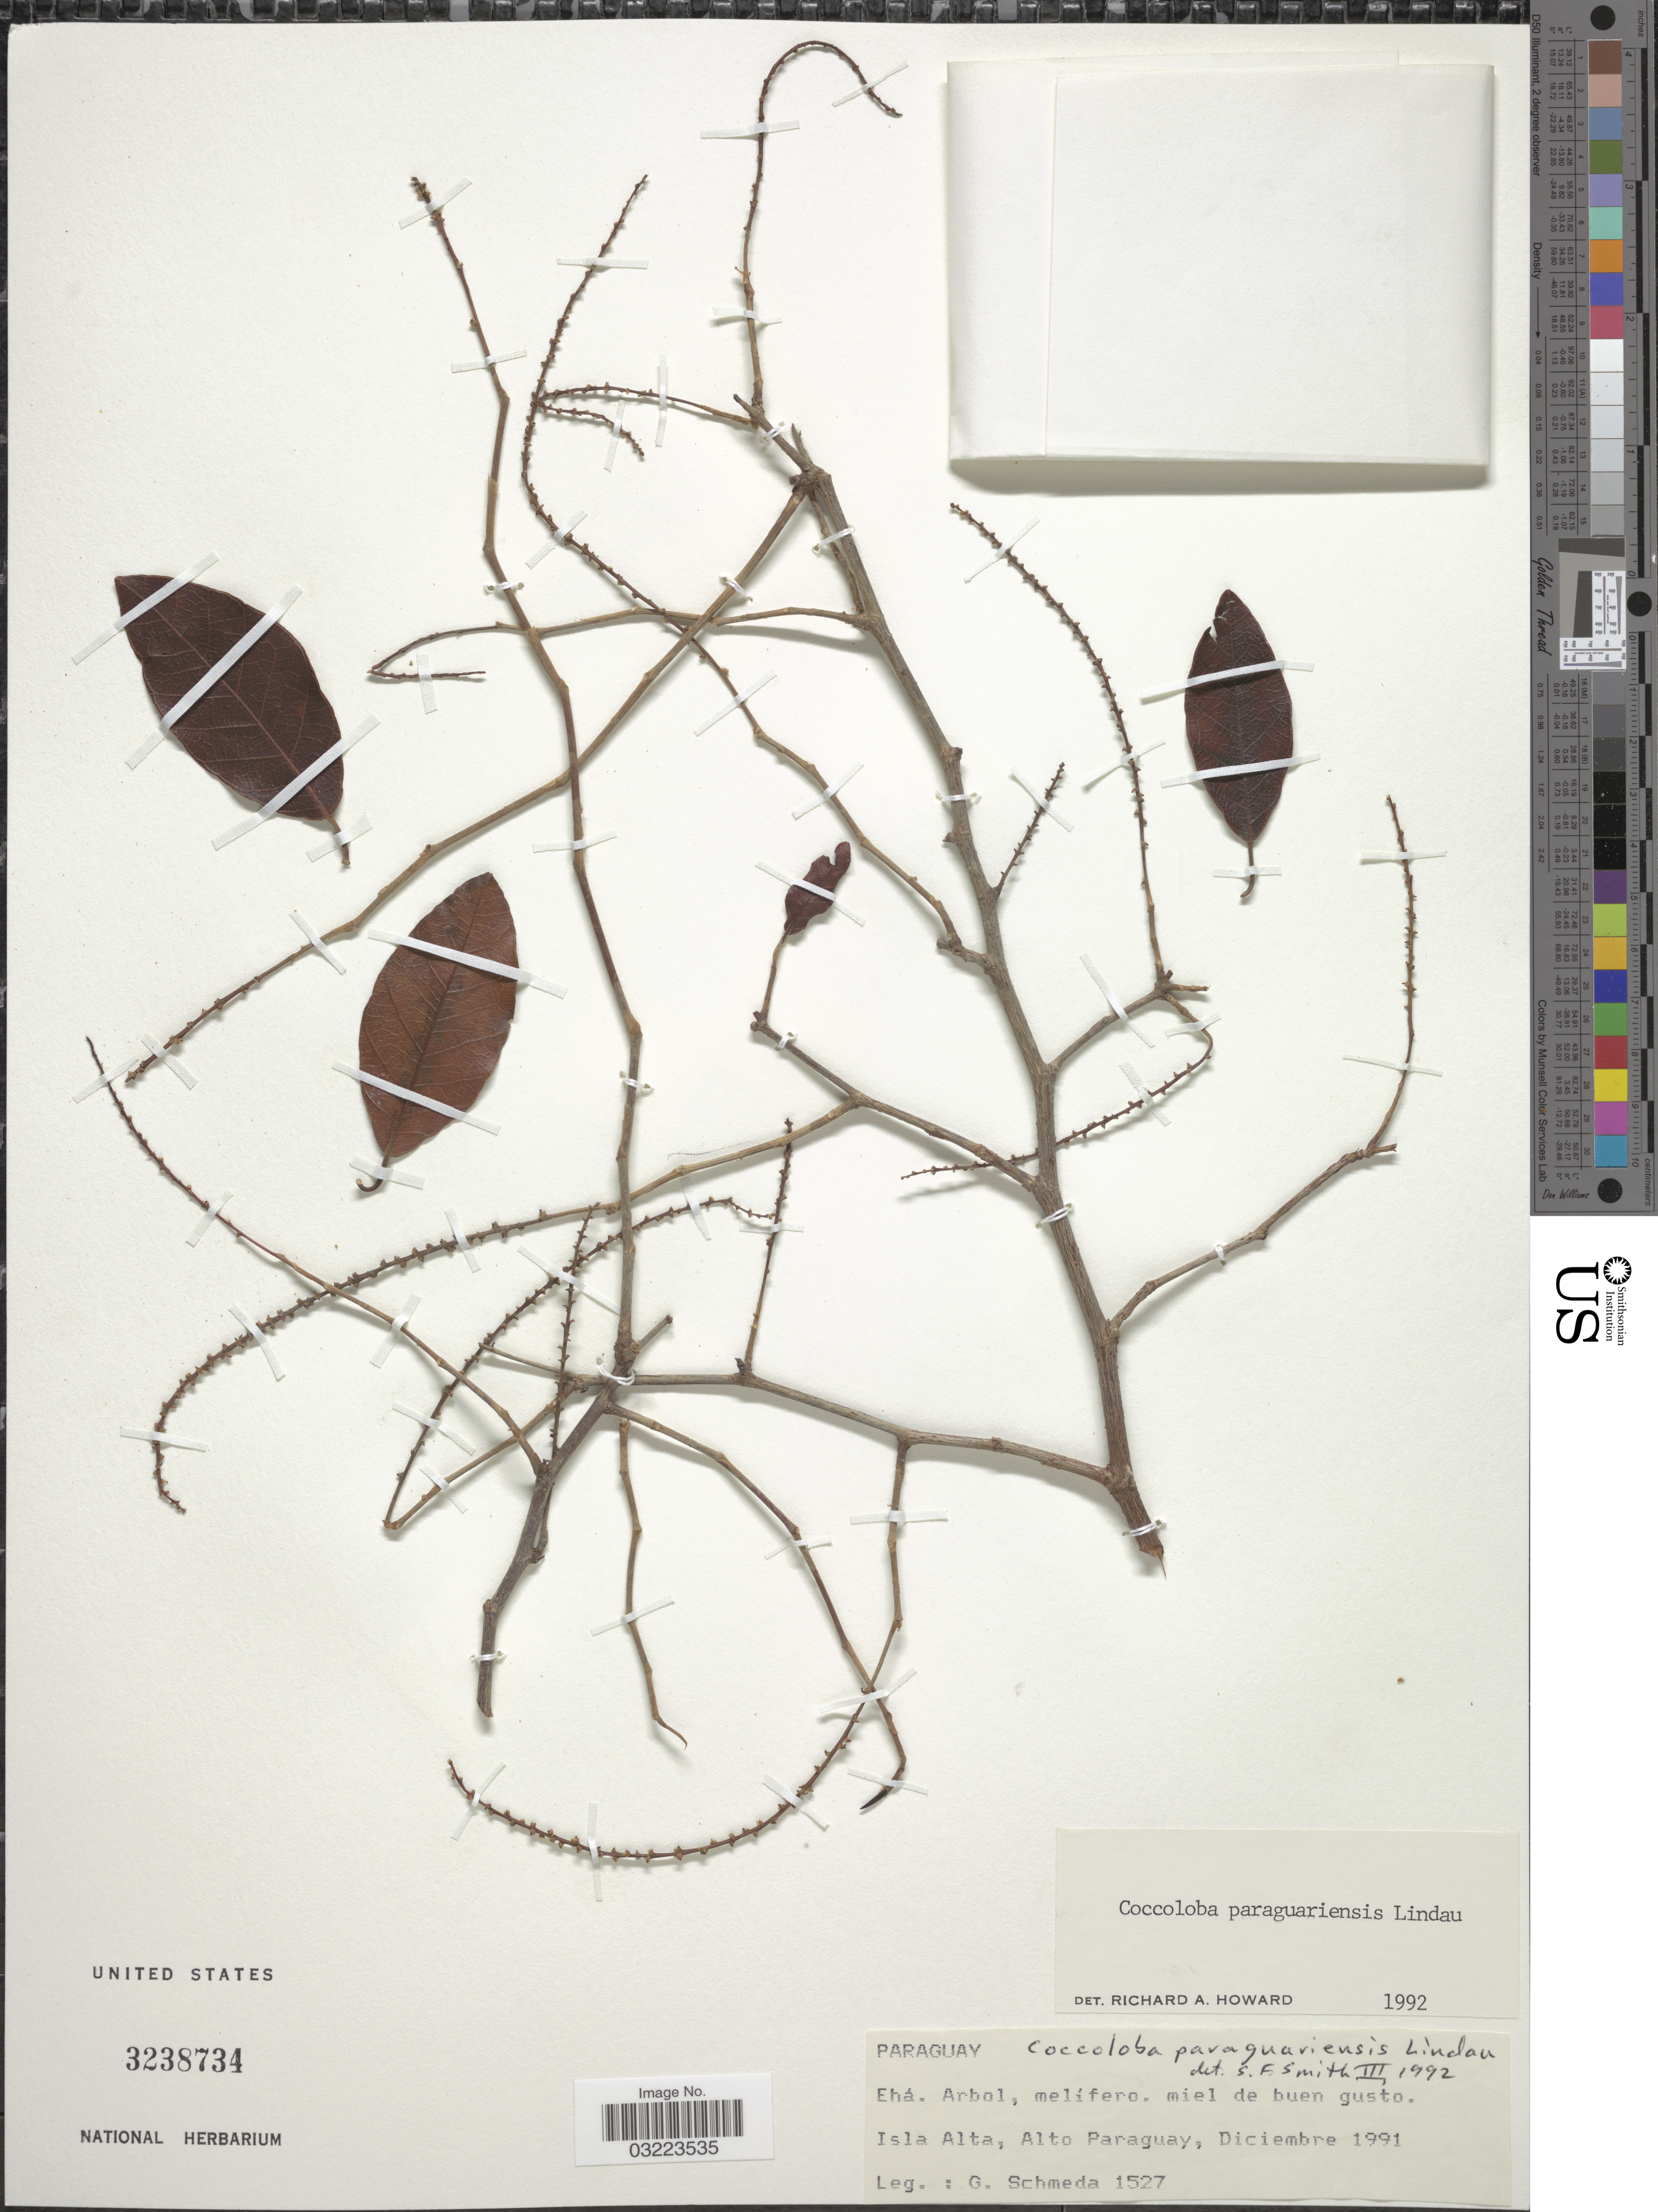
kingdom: Plantae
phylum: Tracheophyta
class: Magnoliopsida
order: Caryophyllales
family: Polygonaceae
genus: Coccoloba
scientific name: Coccoloba padiformis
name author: Meisn.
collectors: G. Schmeda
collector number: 1527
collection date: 1991-12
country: Paraguay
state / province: Alto Paraguay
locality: Isla Alta.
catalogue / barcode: US 3238734